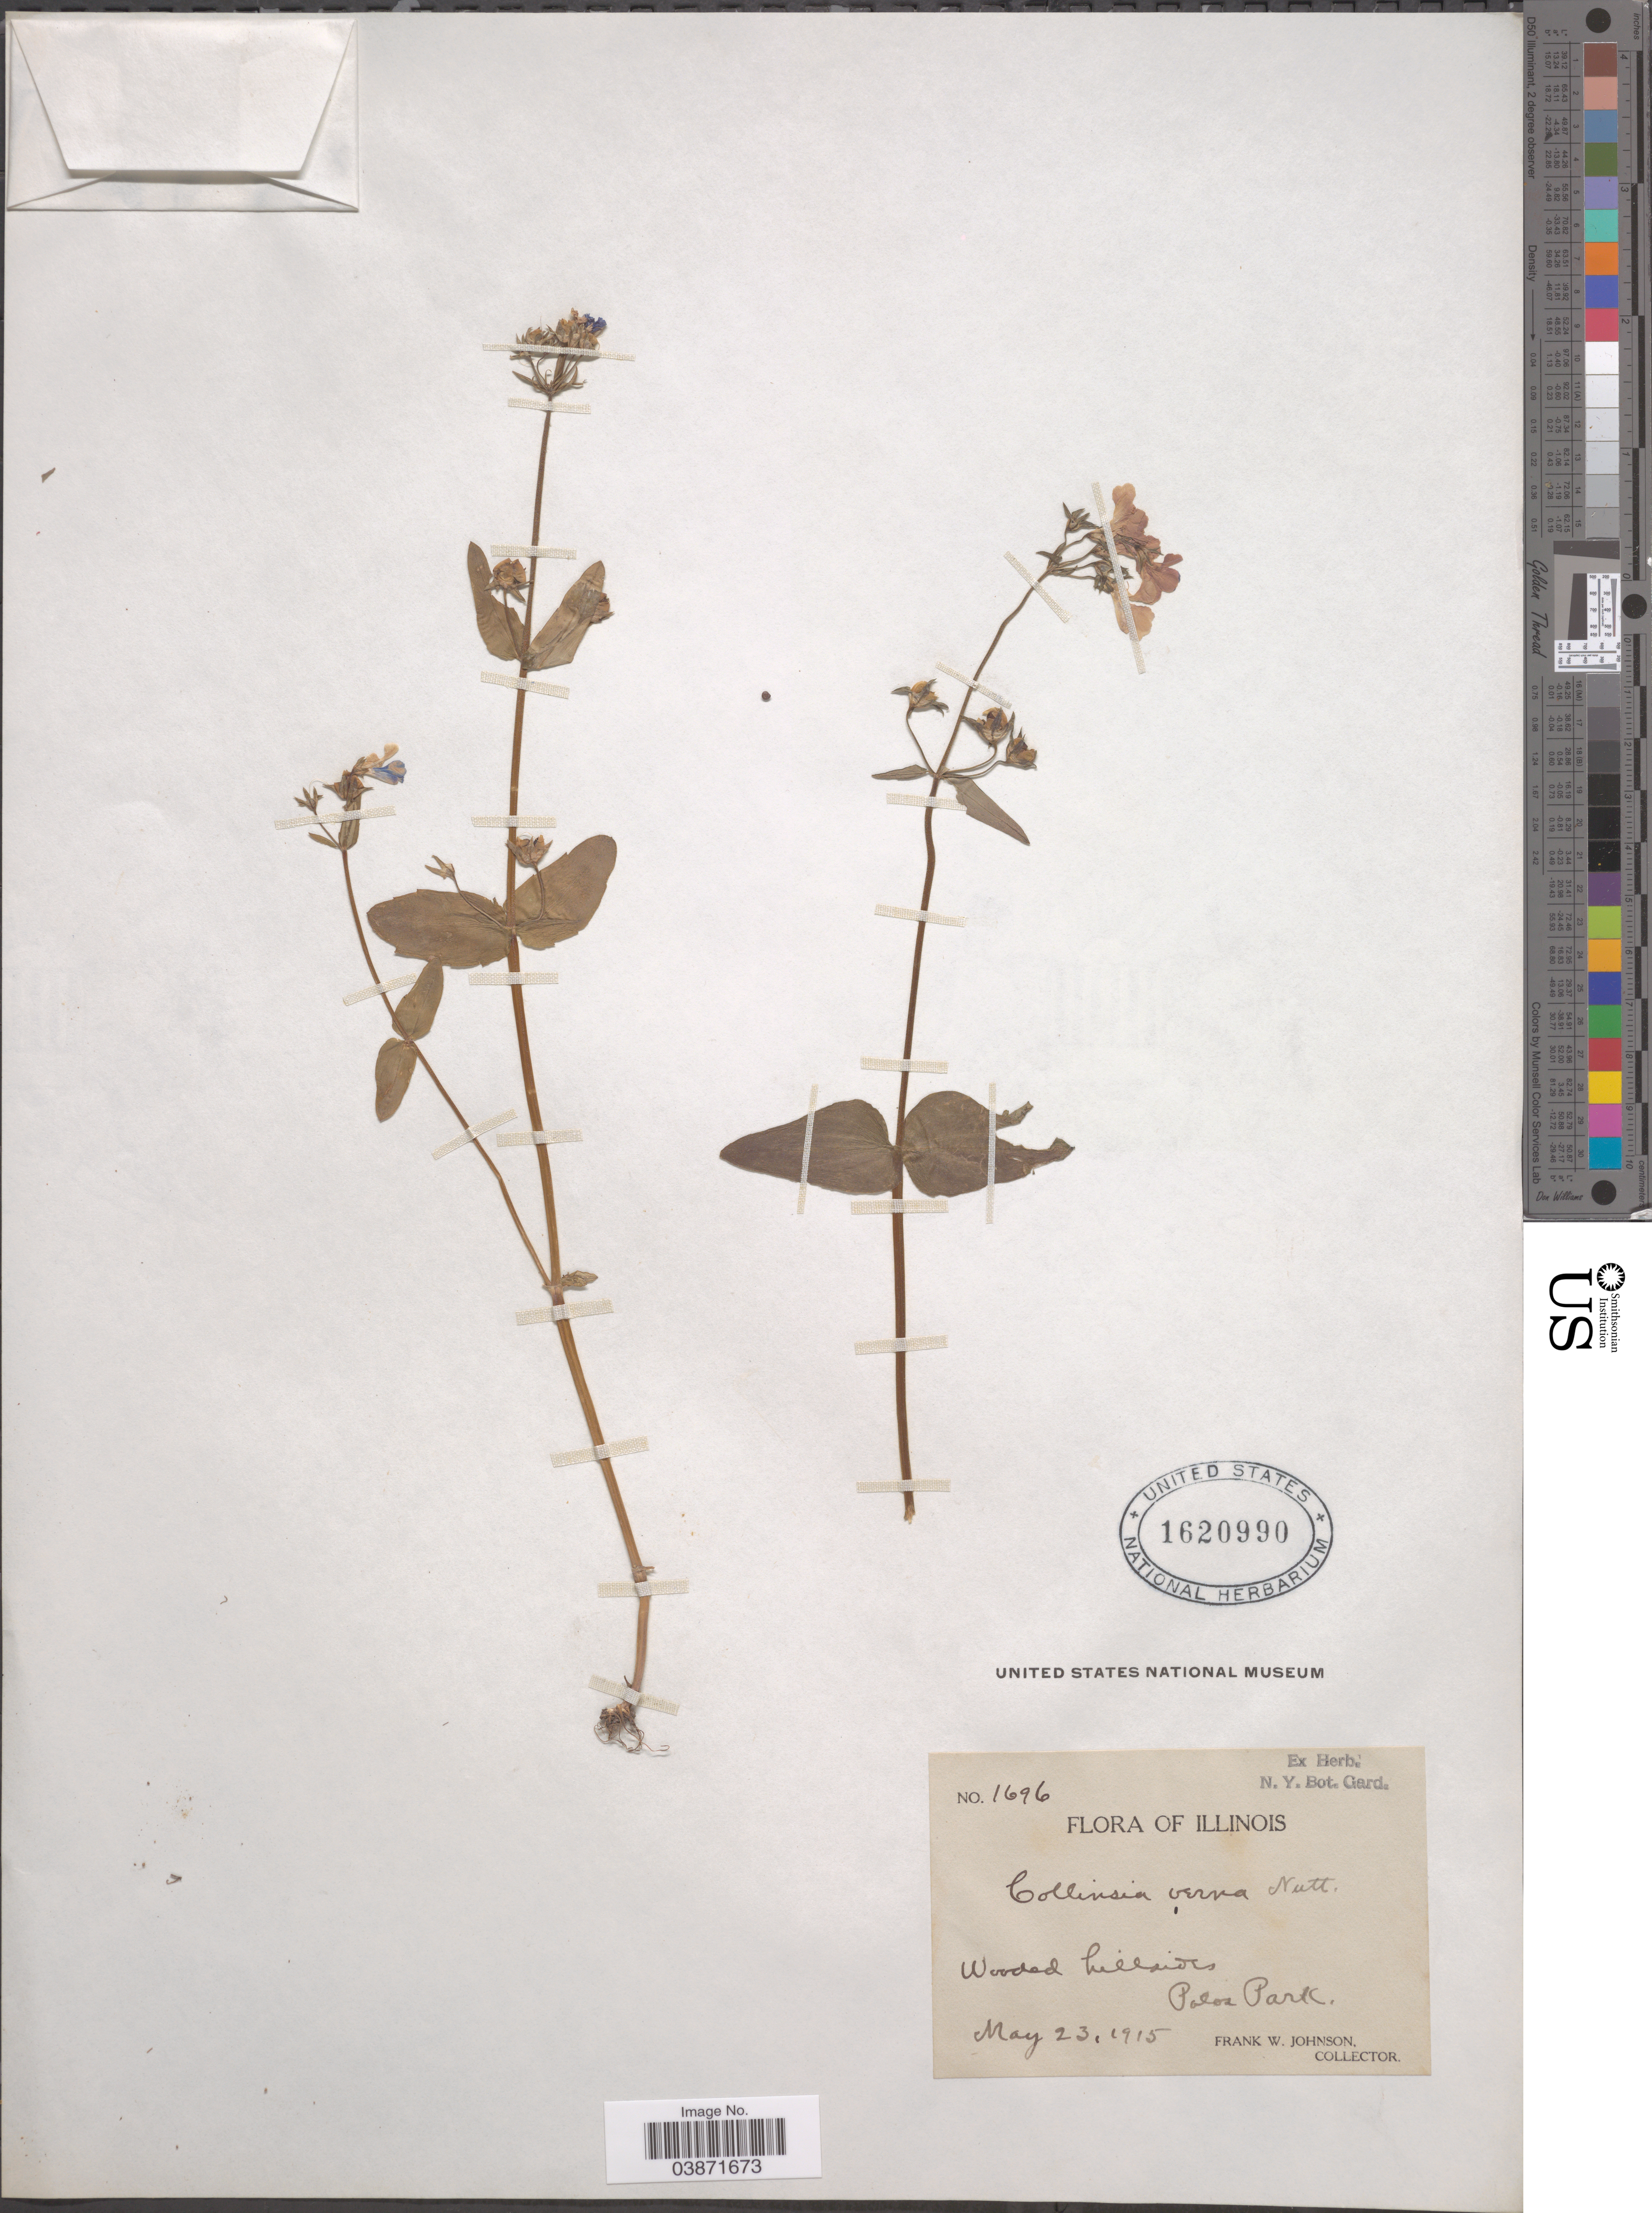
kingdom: Plantae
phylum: Tracheophyta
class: Magnoliopsida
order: Lamiales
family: Plantaginaceae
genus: Collinsia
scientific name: Collinsia verna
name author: Nutt.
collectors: F. W. Johnson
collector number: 1696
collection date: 1915-05-23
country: United States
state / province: Illinois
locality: Polos Park.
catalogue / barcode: US 1620990